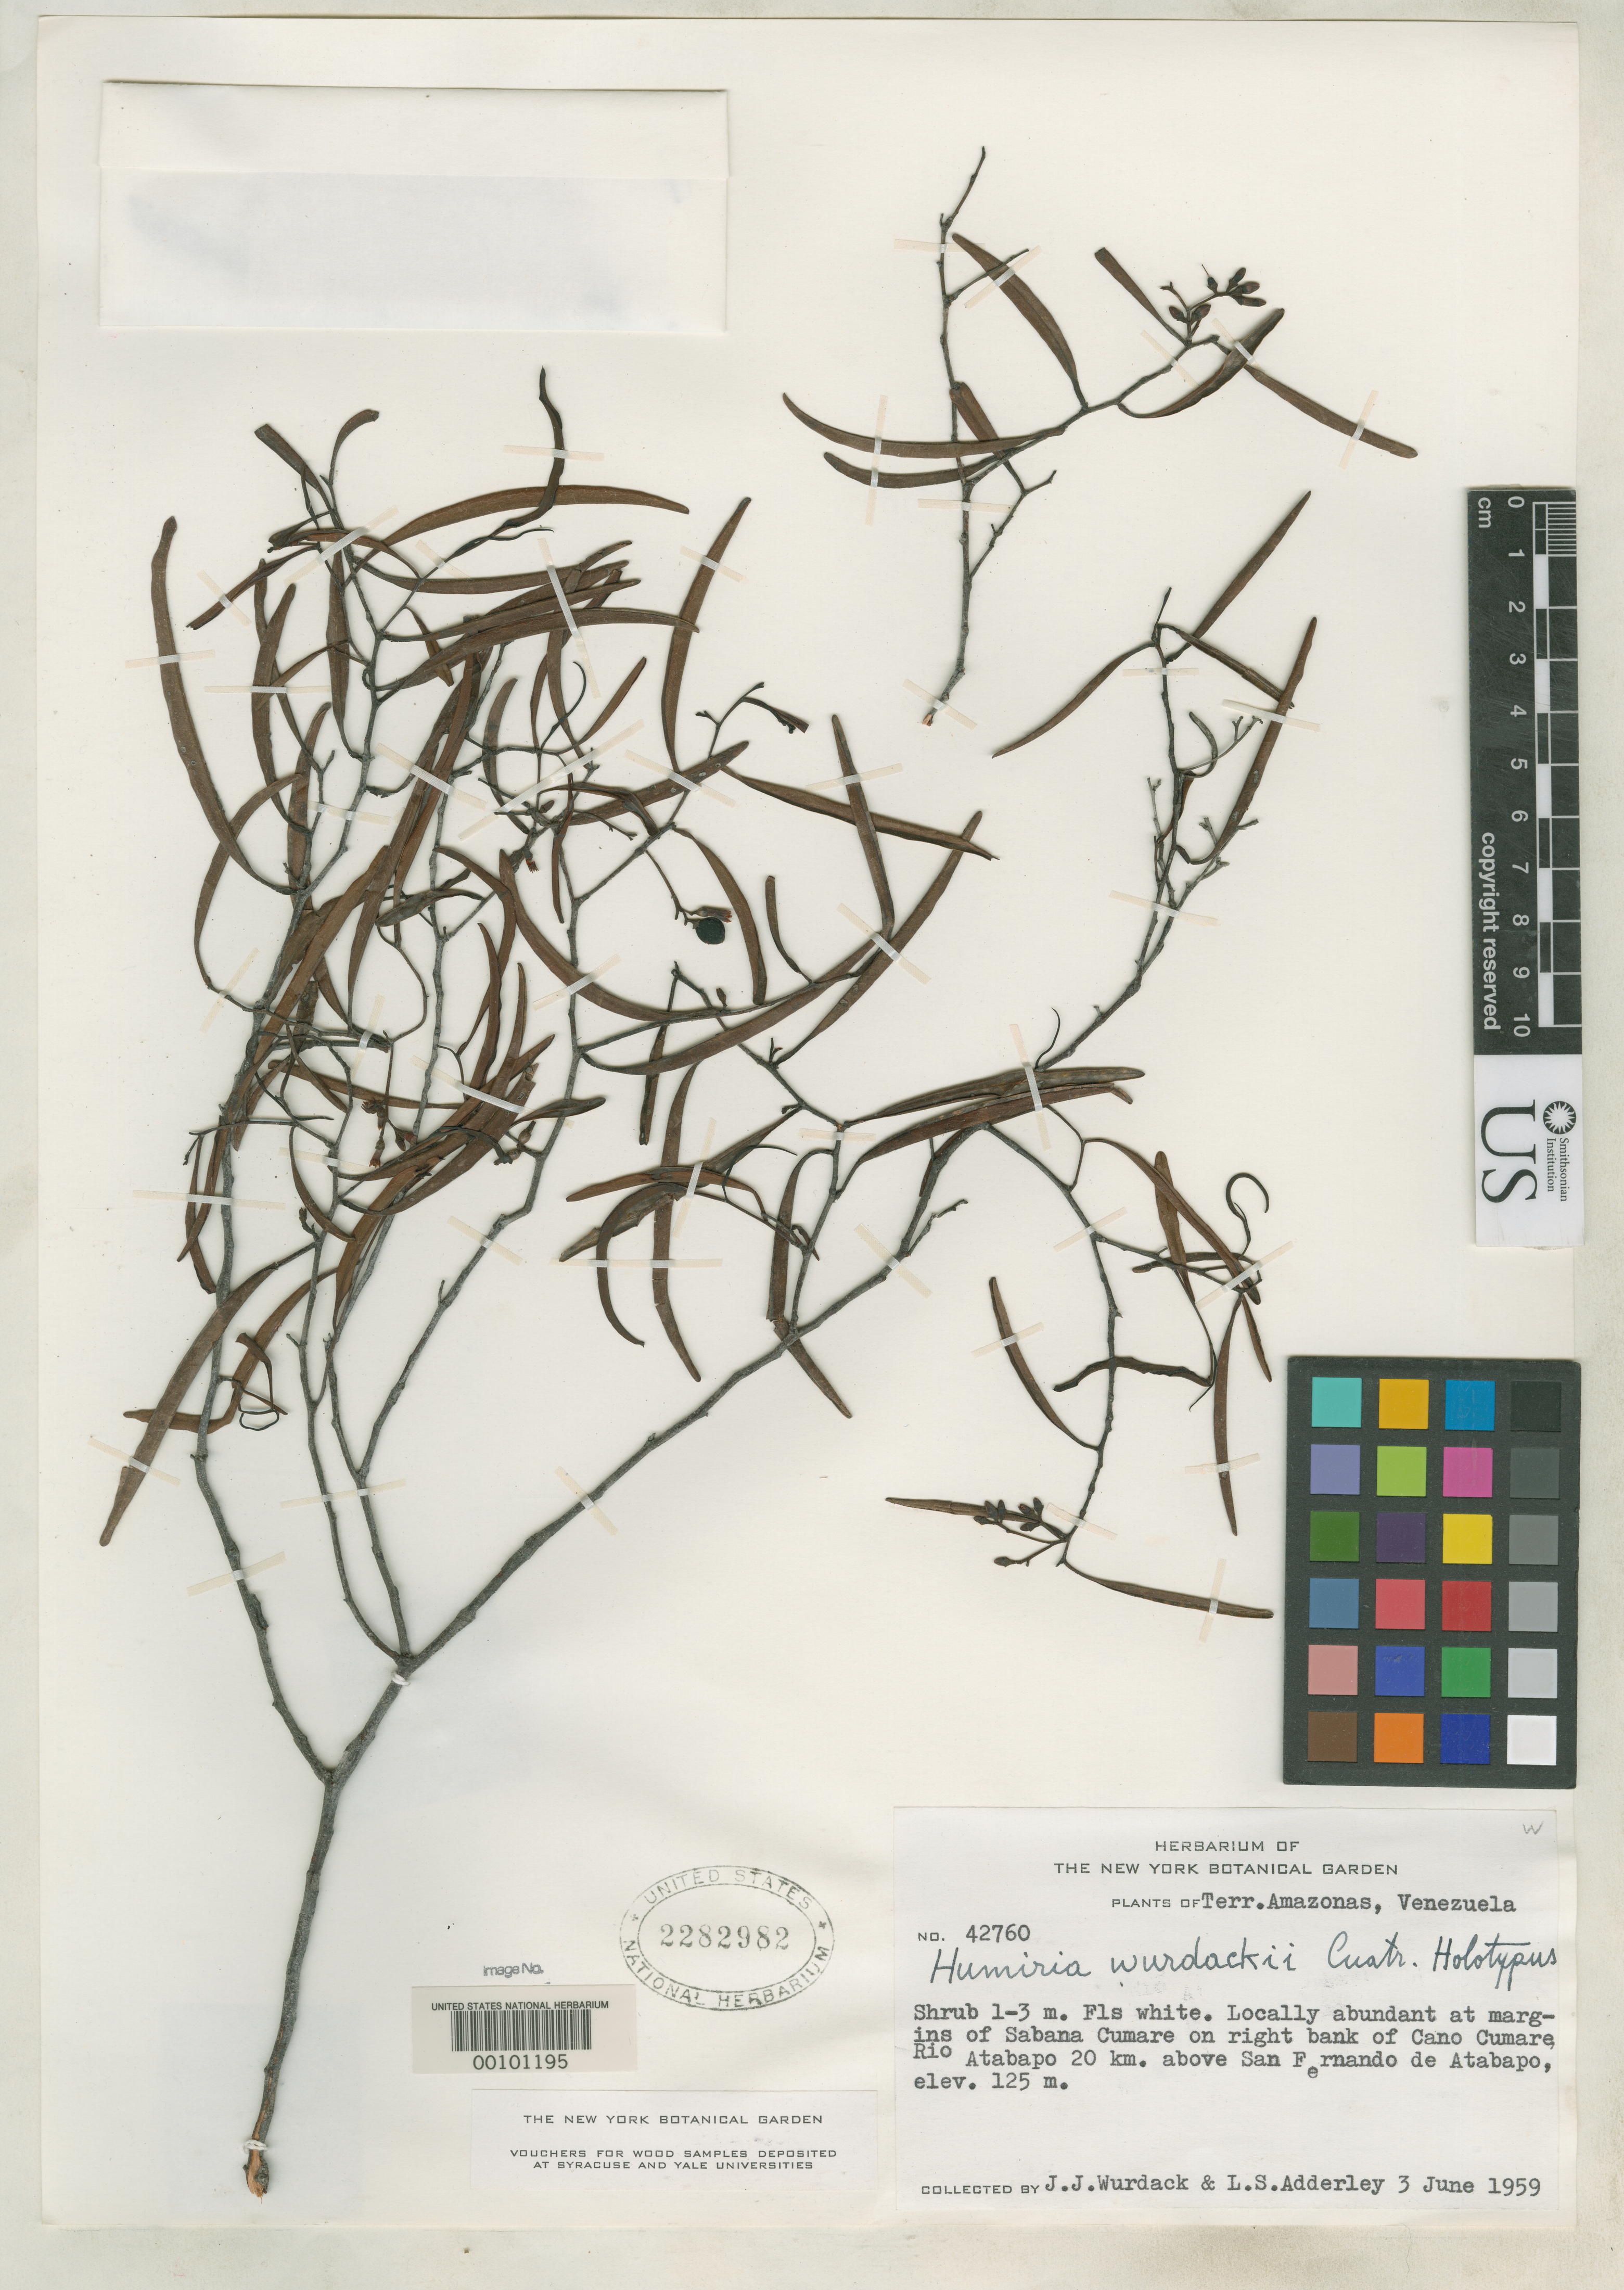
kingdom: Plantae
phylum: Tracheophyta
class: Magnoliopsida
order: Malpighiales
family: Humiriaceae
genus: Humiria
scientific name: Humiria wurdackii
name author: Cuatrec.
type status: Holotype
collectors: J. J. Wurdack & L. S. Adderley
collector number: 42760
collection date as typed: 03 Jun 1959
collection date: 1959-06-03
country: Venezuela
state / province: Amazonas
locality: Rio Atabapo 20 km. above San Fernando de Atabapo.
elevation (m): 125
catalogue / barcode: US 2282982